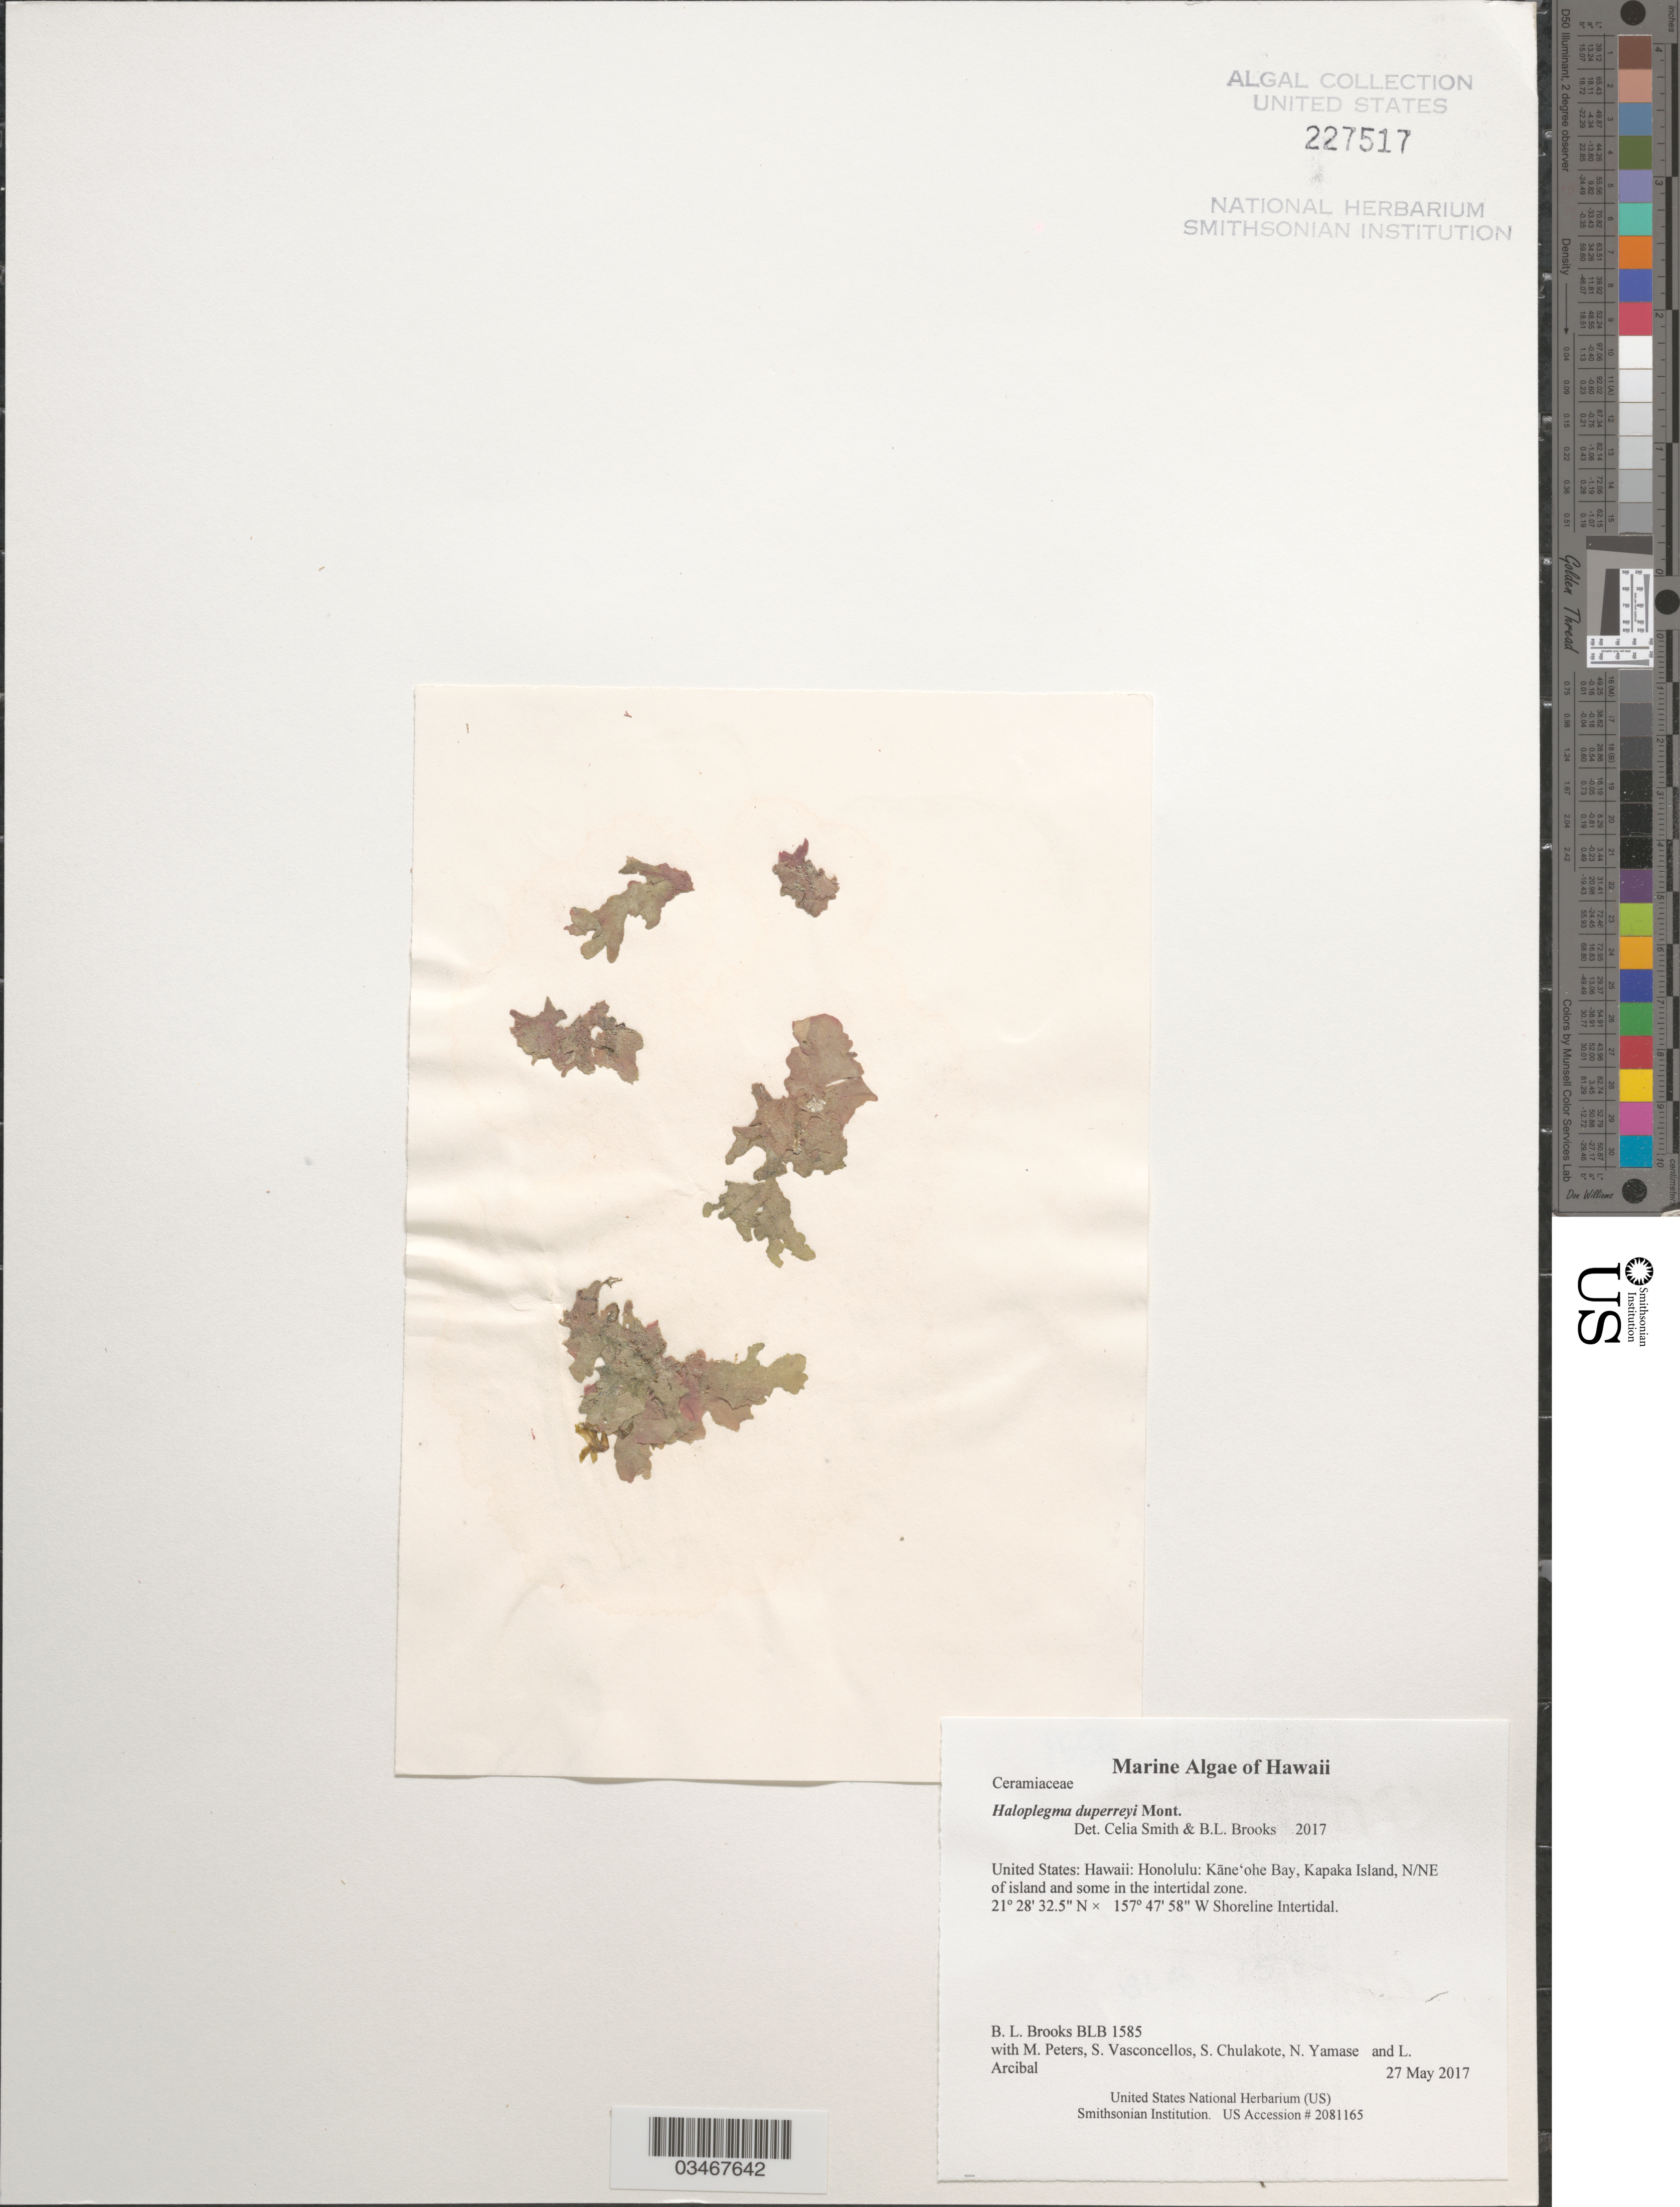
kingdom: Plantae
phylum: Rhodophyta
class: Florideophyceae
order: Ceramiales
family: Wrangeliaceae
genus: Haloplegma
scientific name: Haloplegma duperreyi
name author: Mont.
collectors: B. Brooks, M. Peters, S. Vasconcellos, S. Chulakote & et al.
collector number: BLB 1585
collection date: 2017-05-27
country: United States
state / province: Hawaii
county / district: Honolulu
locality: Honolulu: Kāne'ohe Bay, Kapaka Island, N/NE of island and some in the intertidal zone.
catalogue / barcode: US 227517